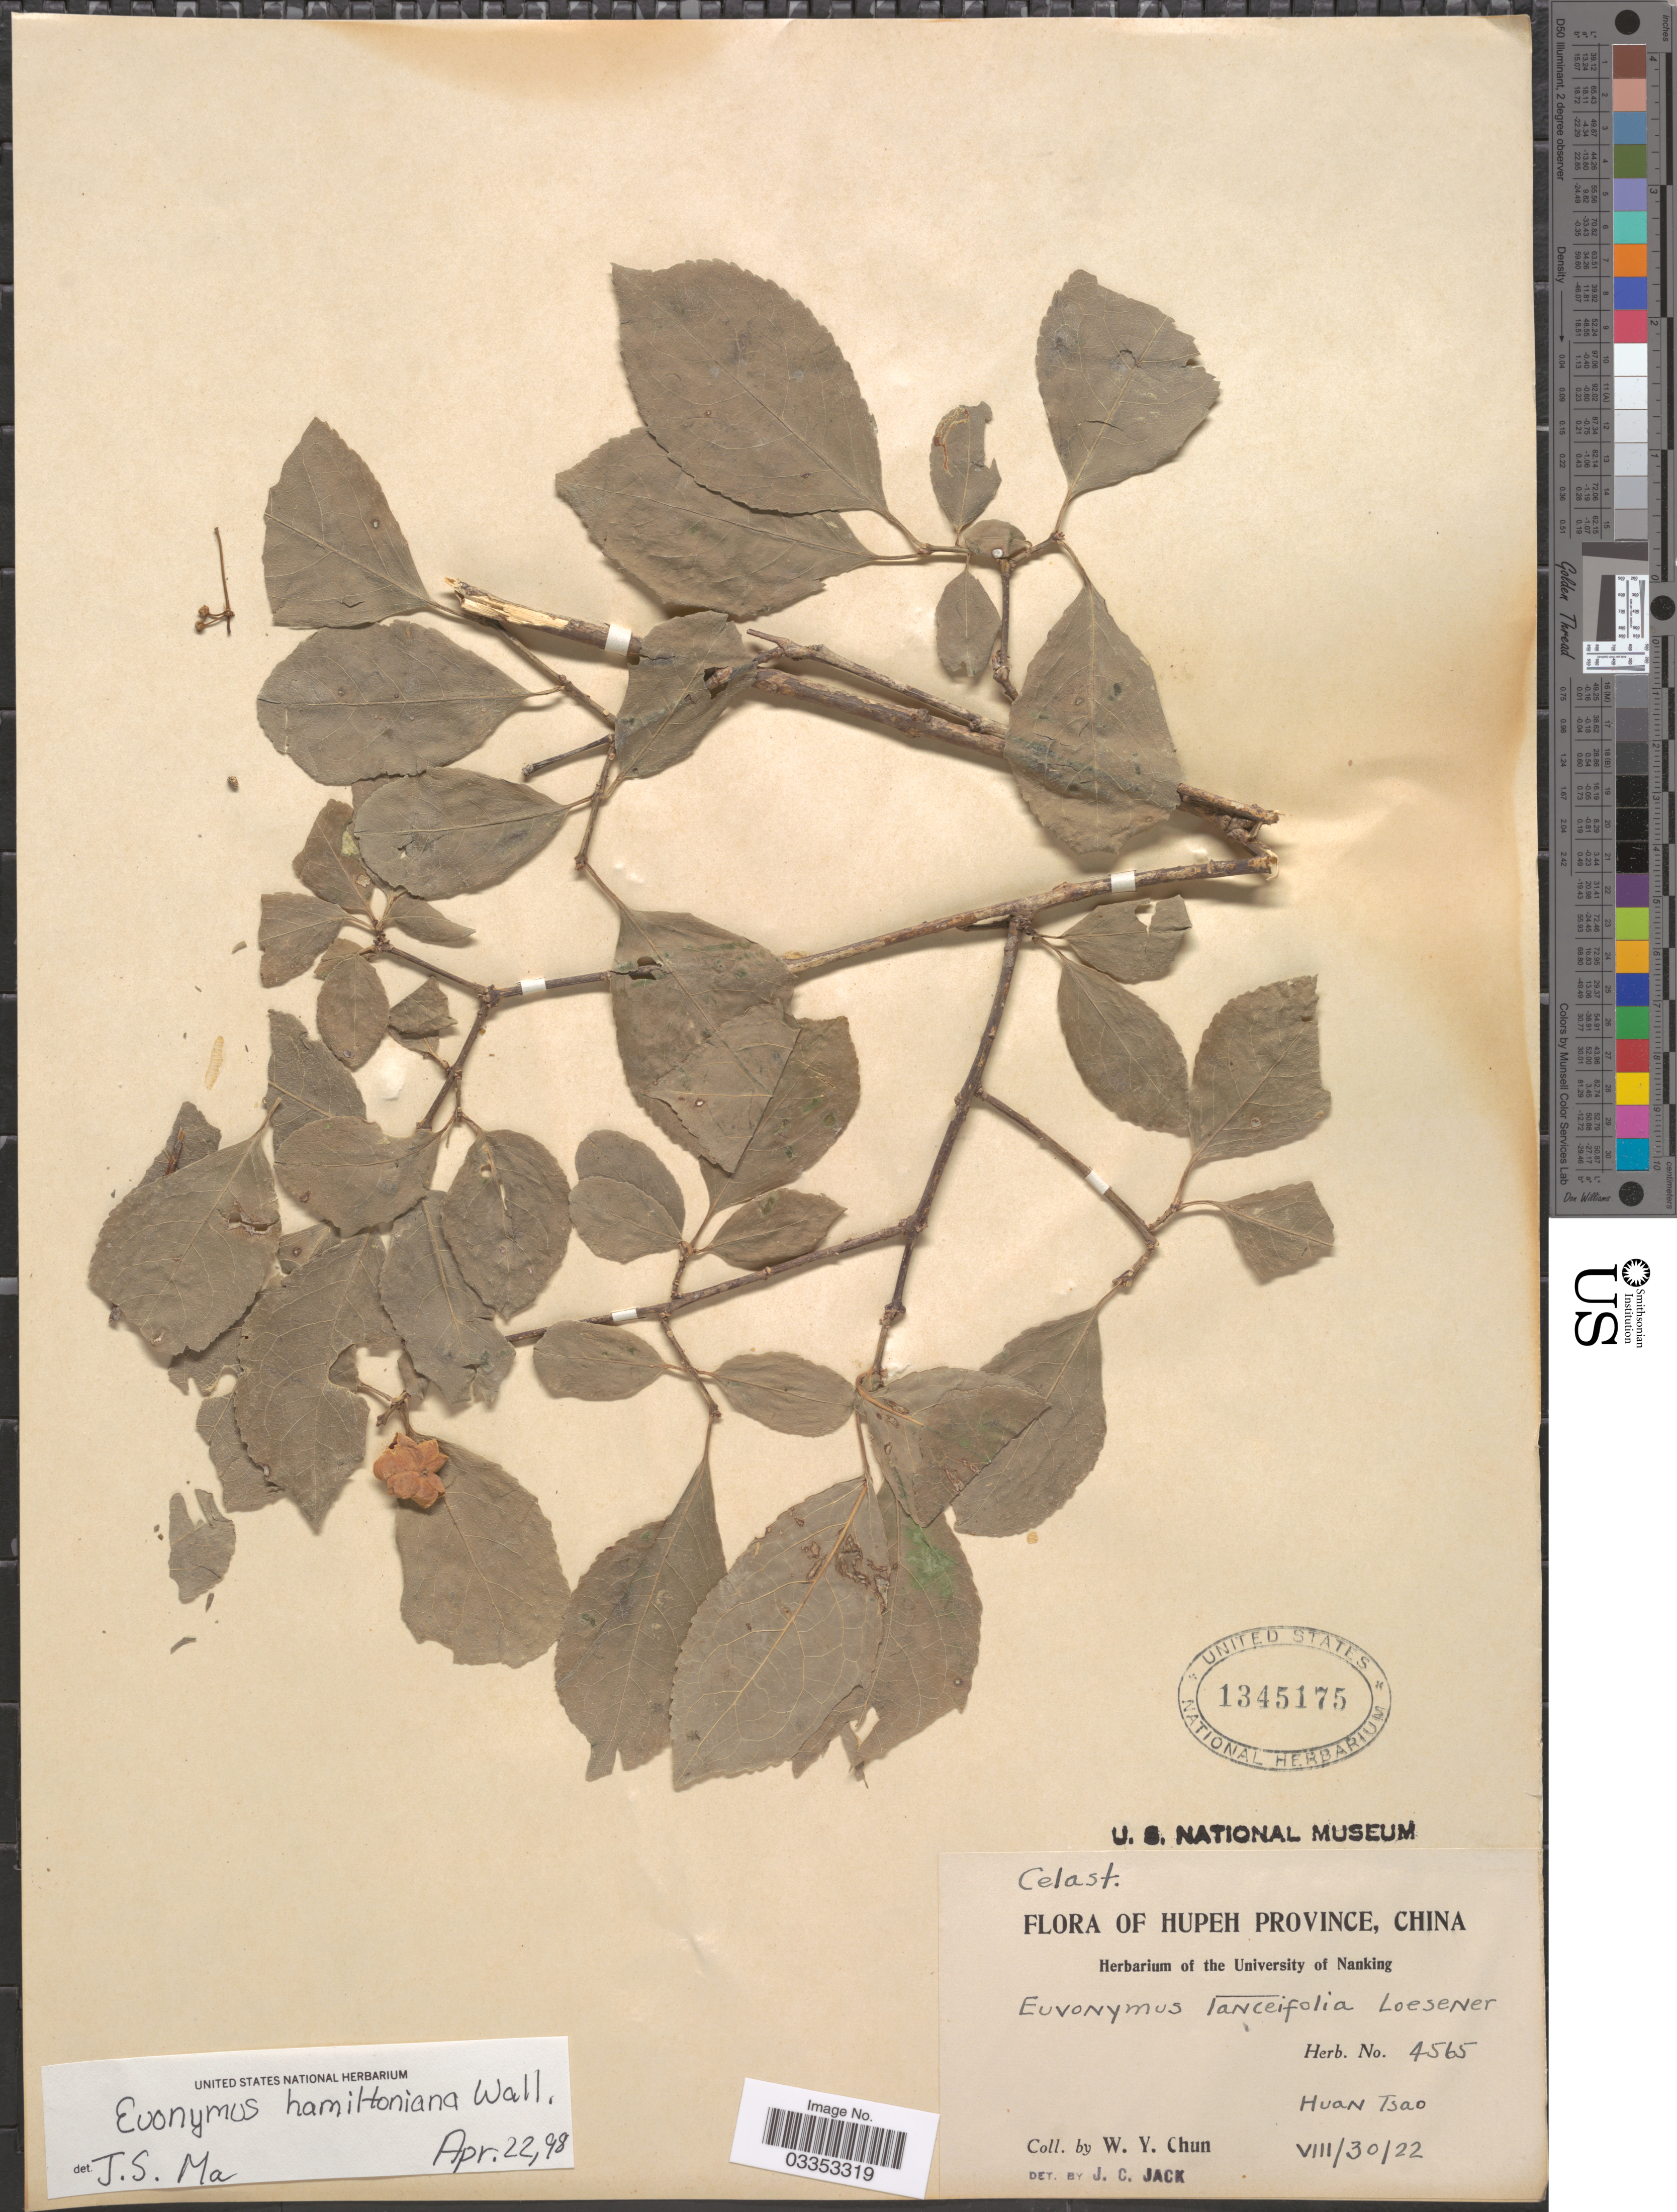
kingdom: Plantae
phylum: Tracheophyta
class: Magnoliopsida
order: Celastrales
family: Celastraceae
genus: Euonymus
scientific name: Euonymus hamiltonianus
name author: Wall.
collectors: W. Y. Chun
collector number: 4565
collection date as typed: Transcribed d/m/y: 30/8/22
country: China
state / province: Hubei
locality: Hupeh Province. Huan Tsao.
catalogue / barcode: US 1345175